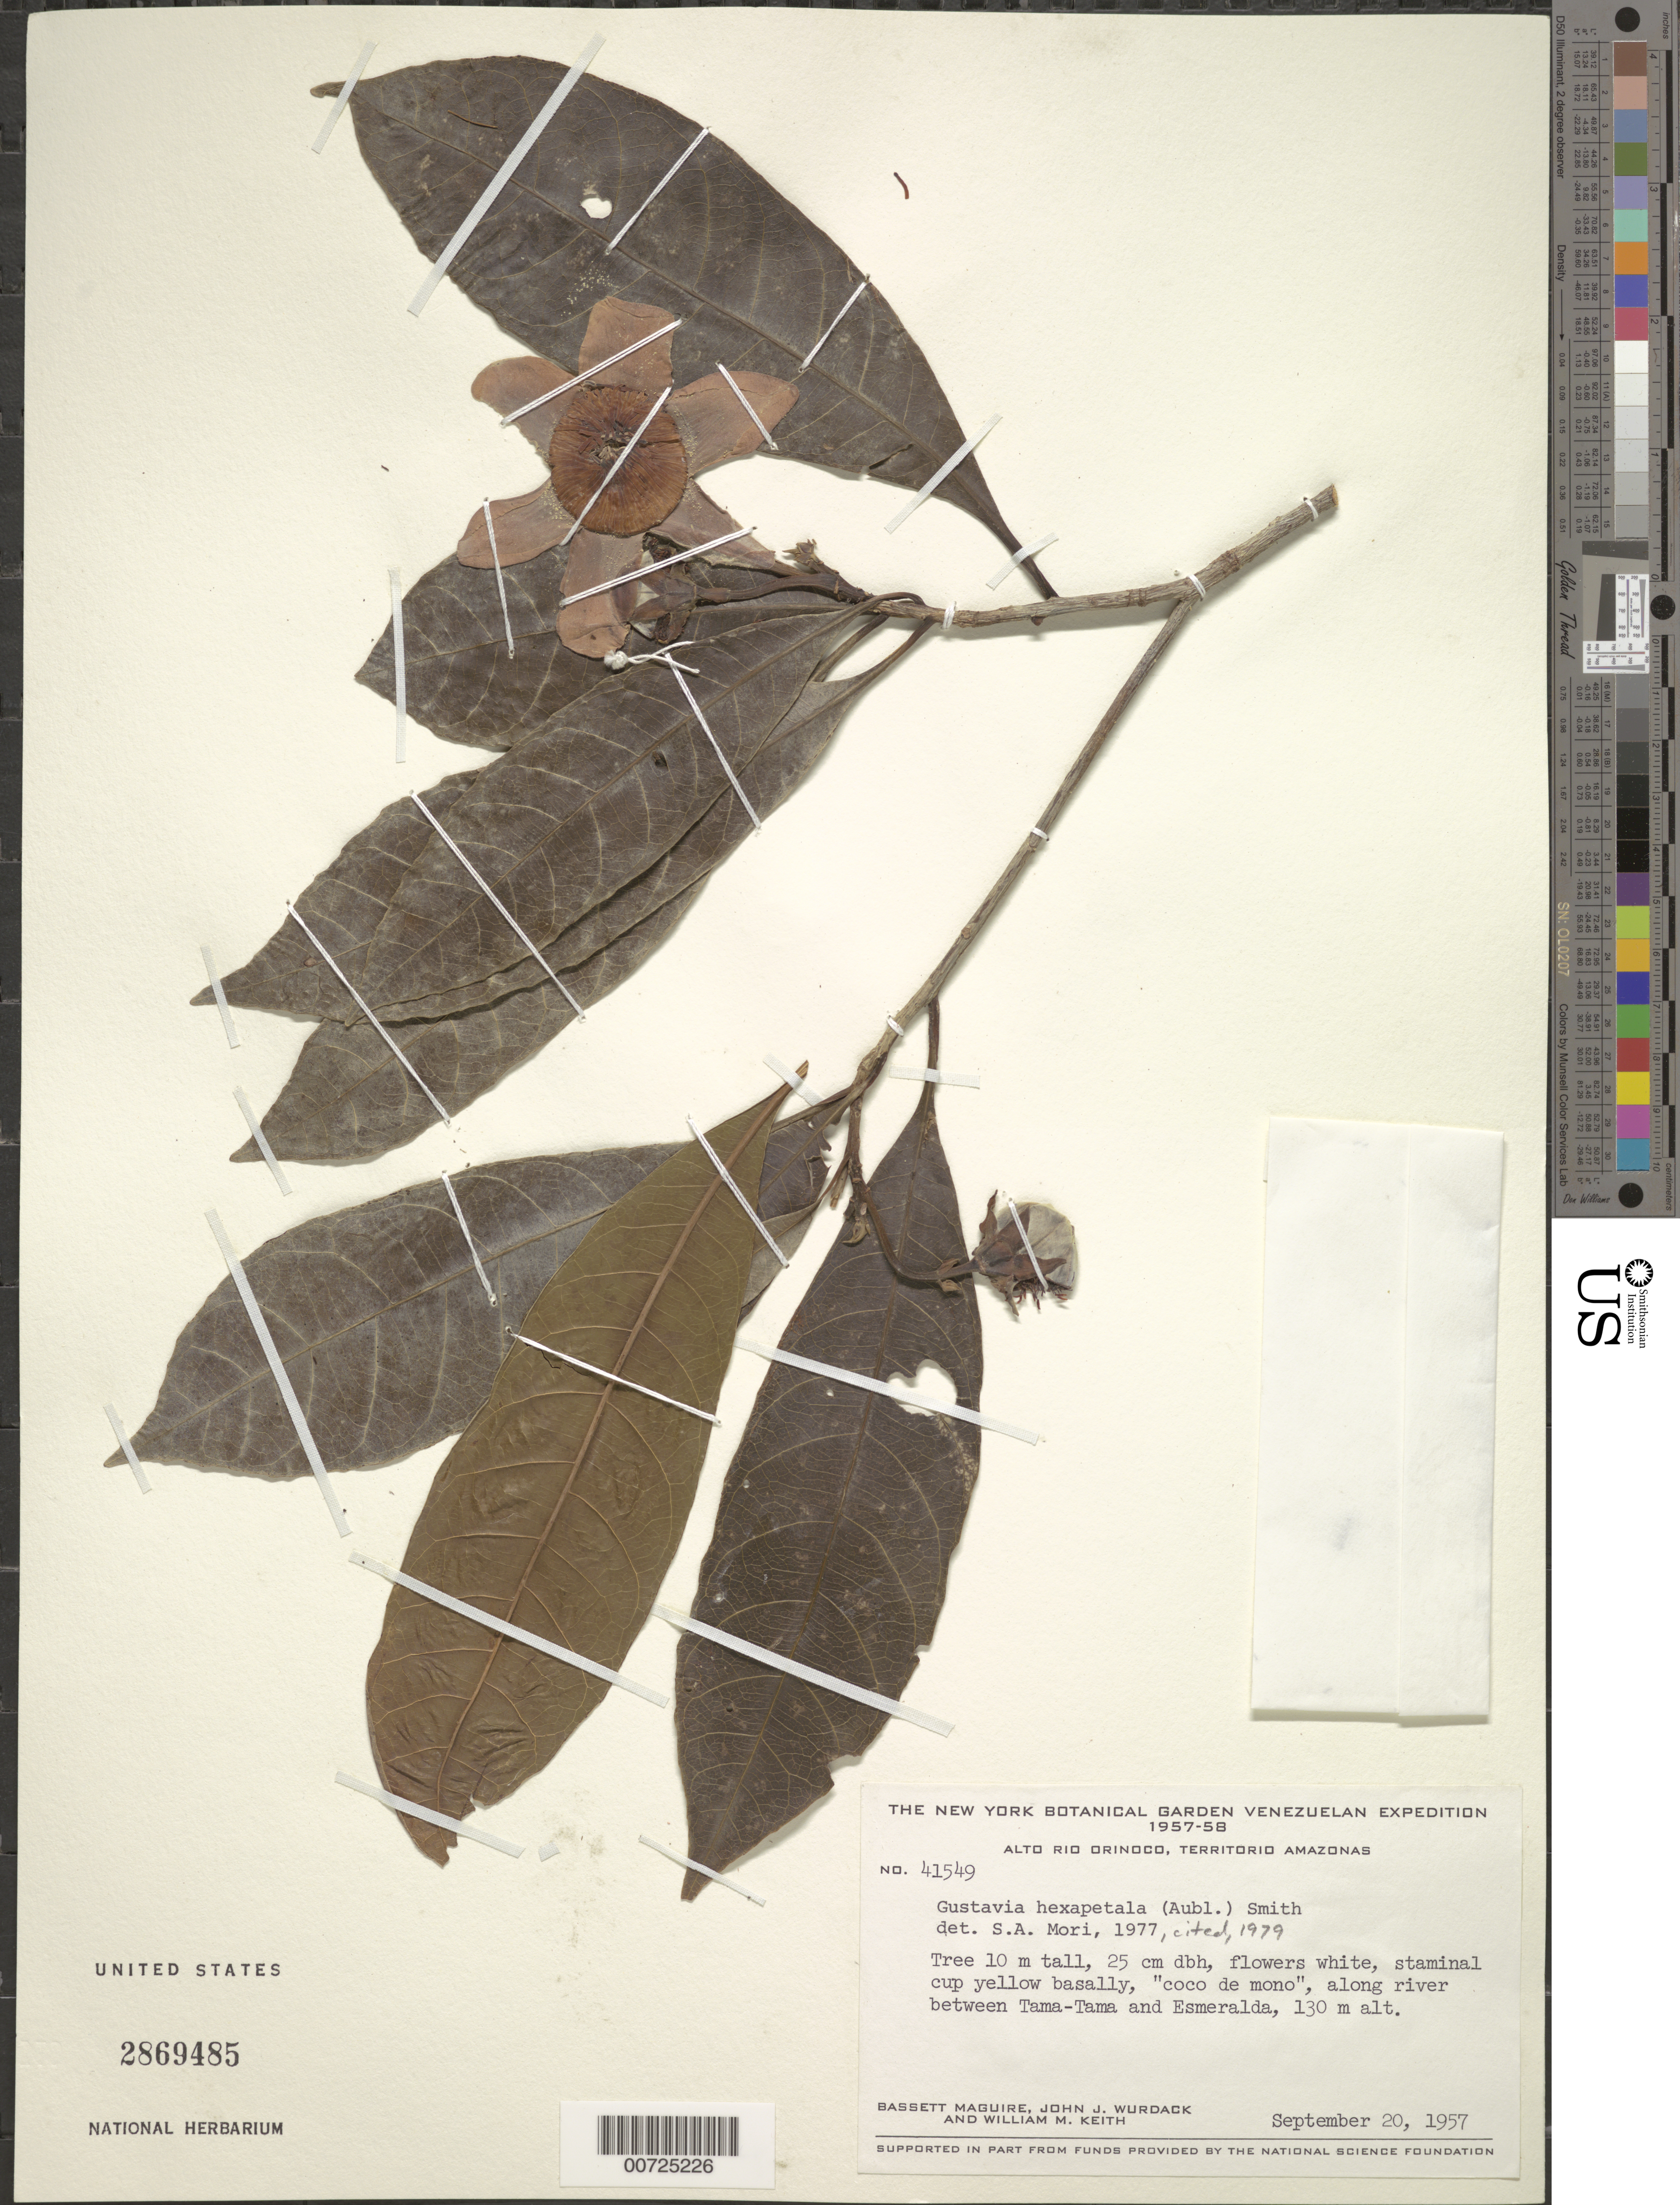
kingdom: Plantae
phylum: Tracheophyta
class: Magnoliopsida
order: Ericales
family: Lecythidaceae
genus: Gustavia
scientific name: Gustavia hexapetala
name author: (Aubl.) Sm.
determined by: Mori, Scott A.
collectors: B. Maguire, J. J. Wurdack & W. Keith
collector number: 41549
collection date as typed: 20-Sep-57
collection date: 1957-09-20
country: Venezuela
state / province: Amazonas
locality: Alto Río Orinoco, between Tama-Tama and Esmeralda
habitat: Along river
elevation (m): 130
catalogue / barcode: US 2869485